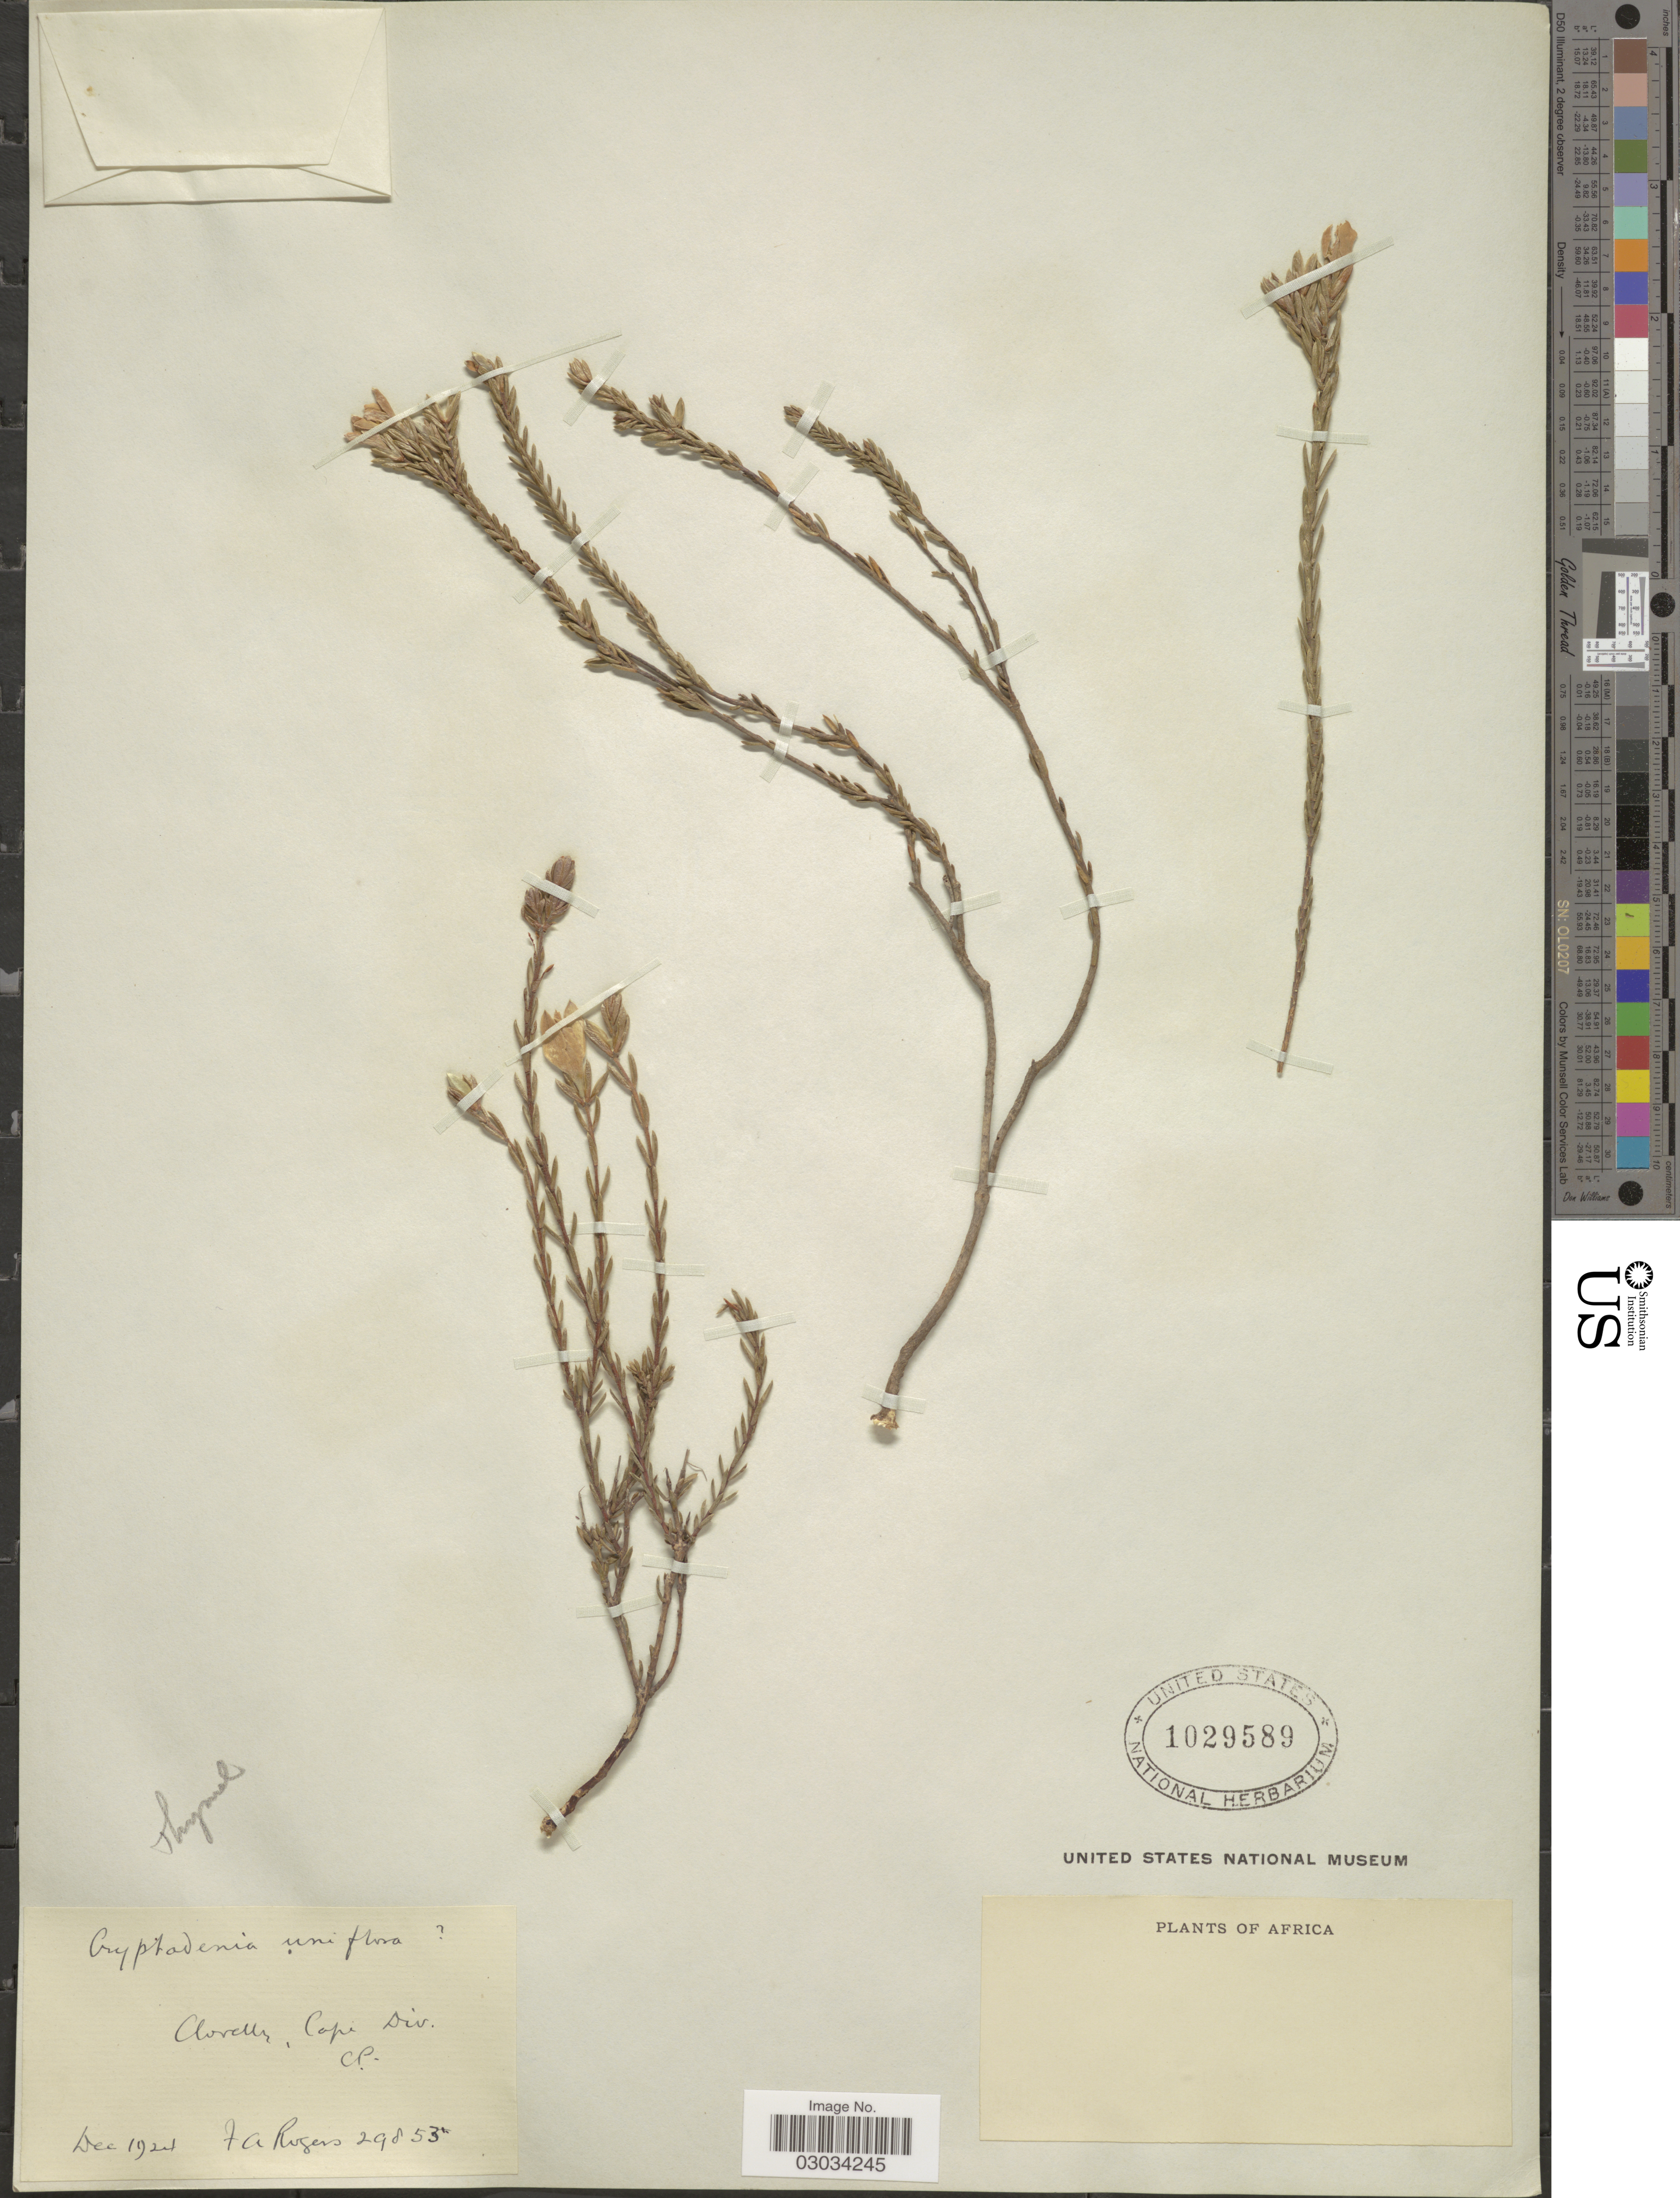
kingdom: Plantae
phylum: Tracheophyta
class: Magnoliopsida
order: Malvales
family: Thymelaeaceae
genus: Lachnaea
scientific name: Lachnaea uniflora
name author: (L.) Crantz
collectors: F. A. Rogers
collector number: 29853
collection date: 1924-12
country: South Africa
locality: Clovelly, Cape Div. C.P.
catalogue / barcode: US 1029589